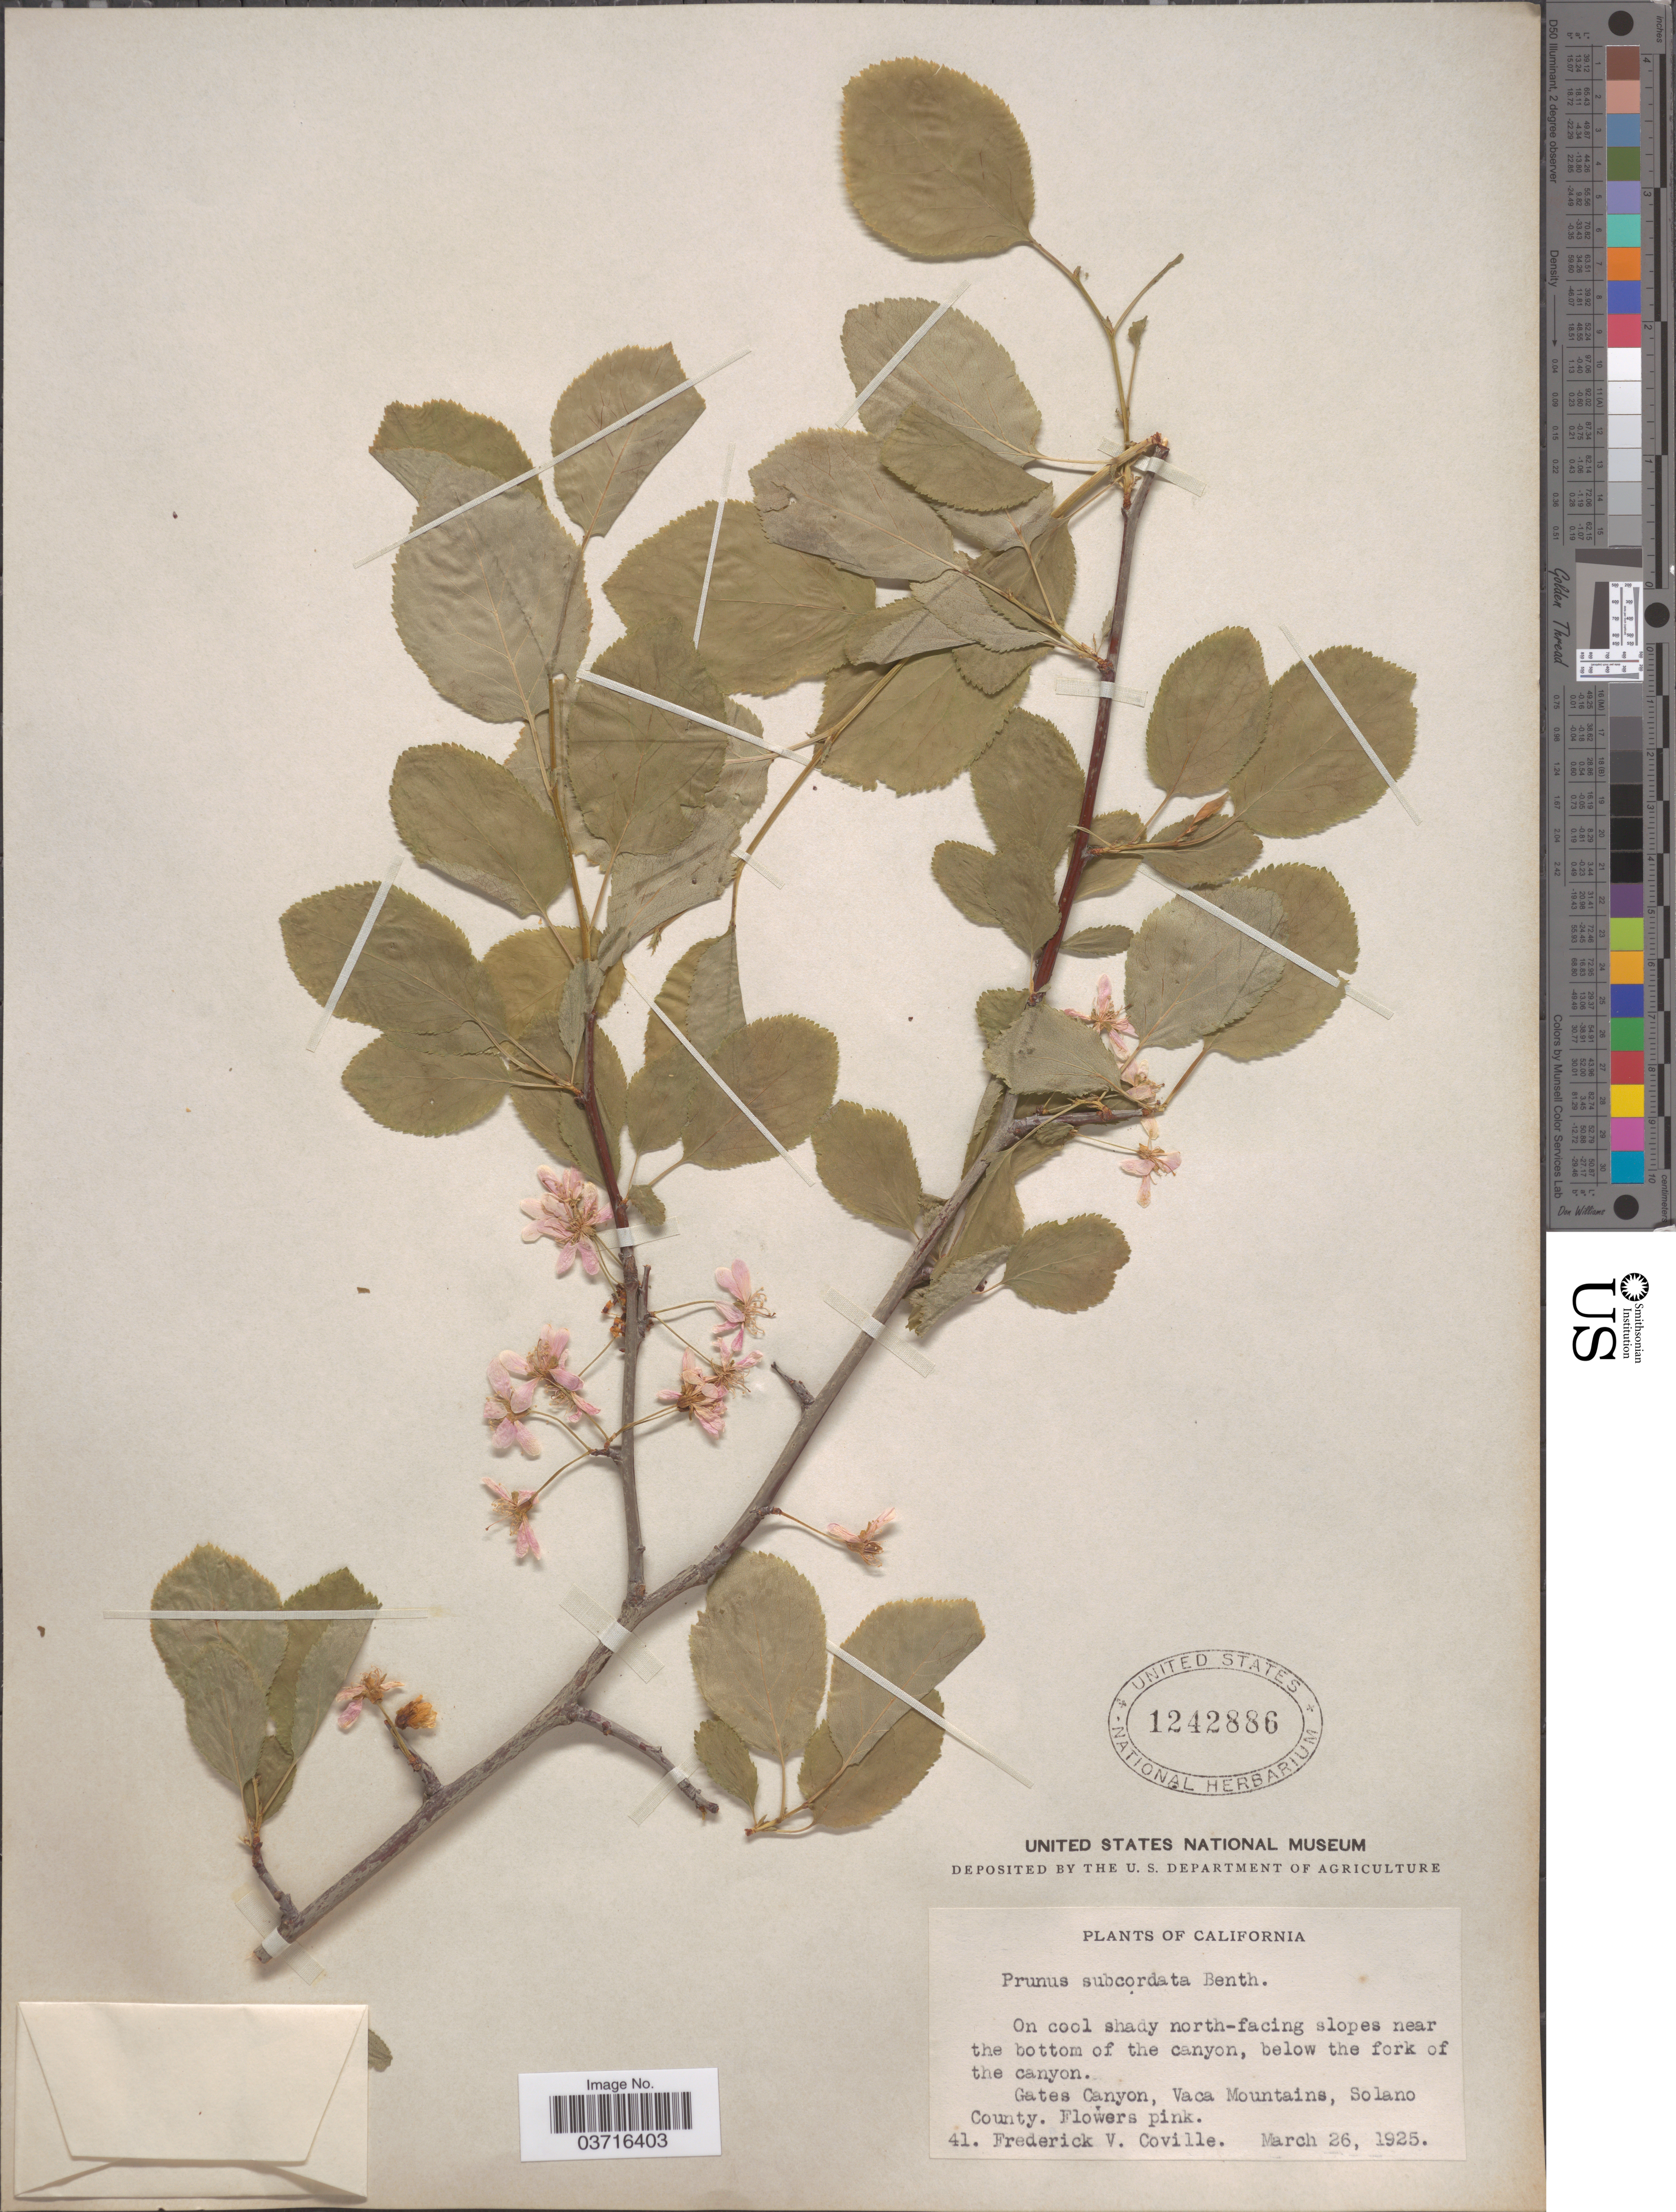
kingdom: Plantae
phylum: Tracheophyta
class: Magnoliopsida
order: Rosales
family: Rosaceae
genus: Prunus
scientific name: Prunus subcordata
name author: Benth.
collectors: F. V. Coville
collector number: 41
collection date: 1925-03-26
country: United States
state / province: California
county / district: Solano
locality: Gates Canyon, Vaca Mountains, Solano County.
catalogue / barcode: US 1242886